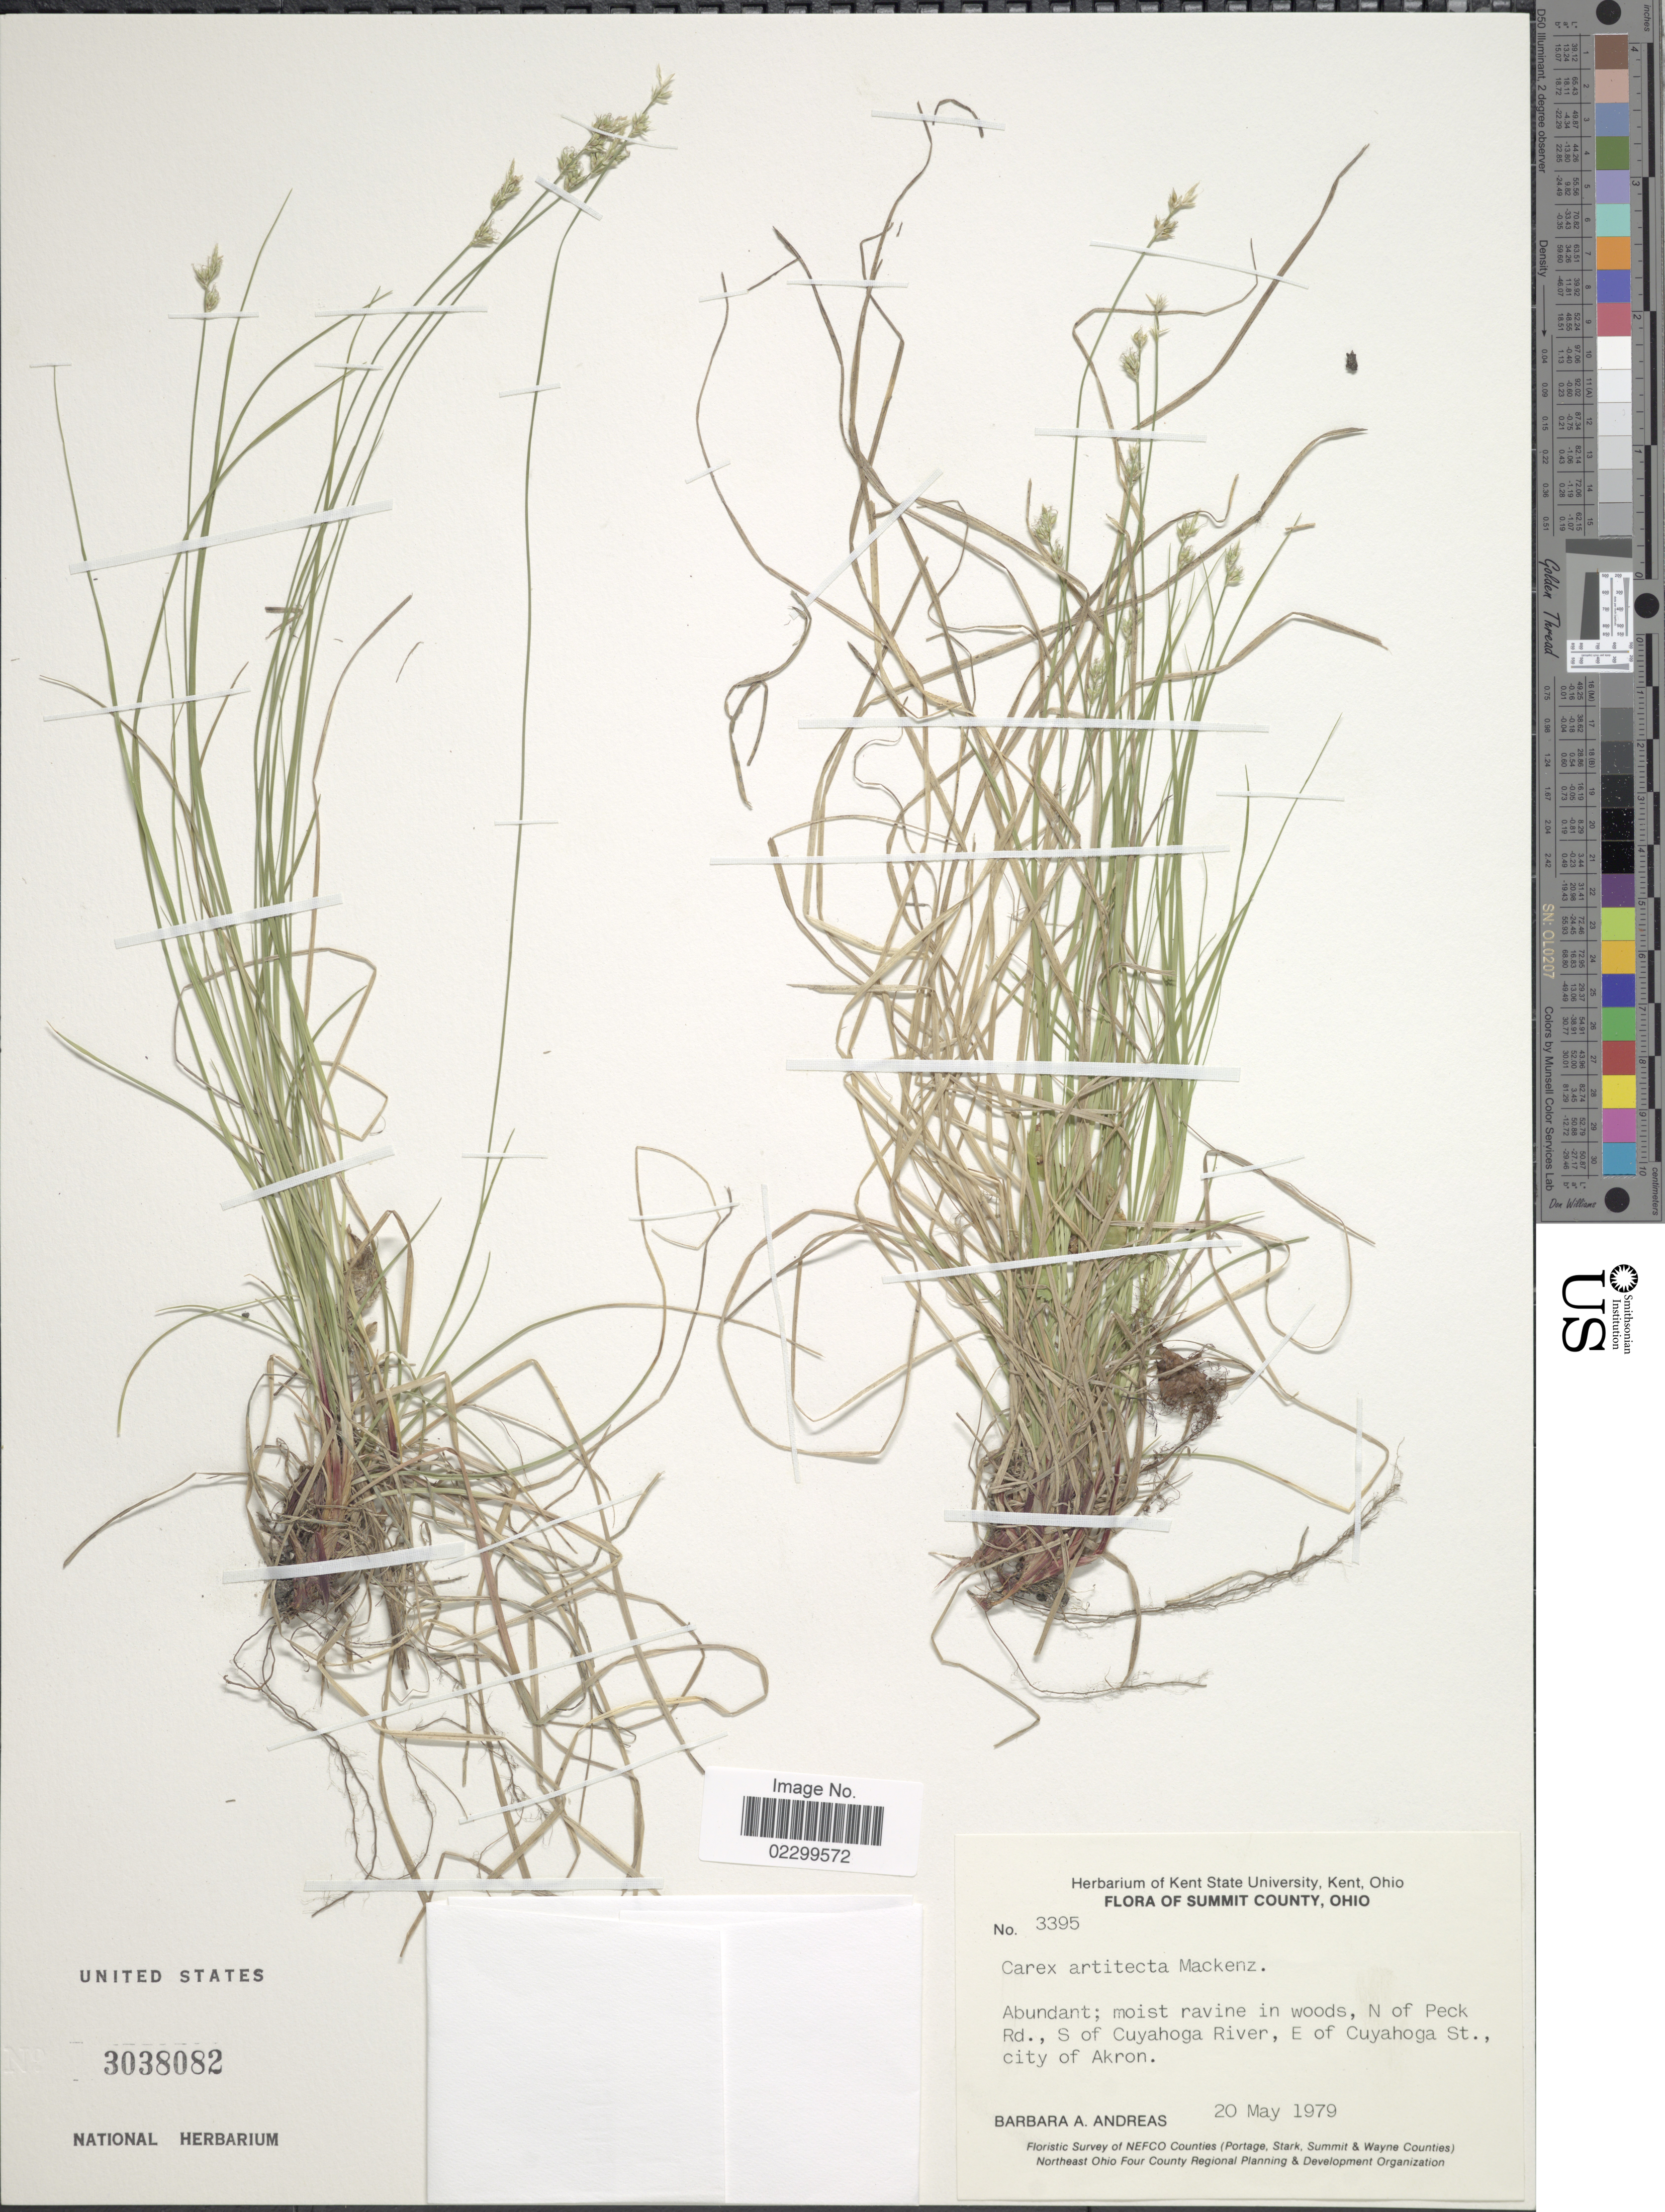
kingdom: Plantae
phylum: Tracheophyta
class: Liliopsida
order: Poales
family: Cyperaceae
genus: Carex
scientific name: Carex albicans var. albicans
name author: Willd. ex Spreng.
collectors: B. A. Andreas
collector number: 3395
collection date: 1979-05-20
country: United States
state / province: Ohio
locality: Summit County, abundant; moist ravine in woods, N of Peck Rd., S of Cuyahoga River, E of Cuyahoga St., city of Akron.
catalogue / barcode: US 3038082